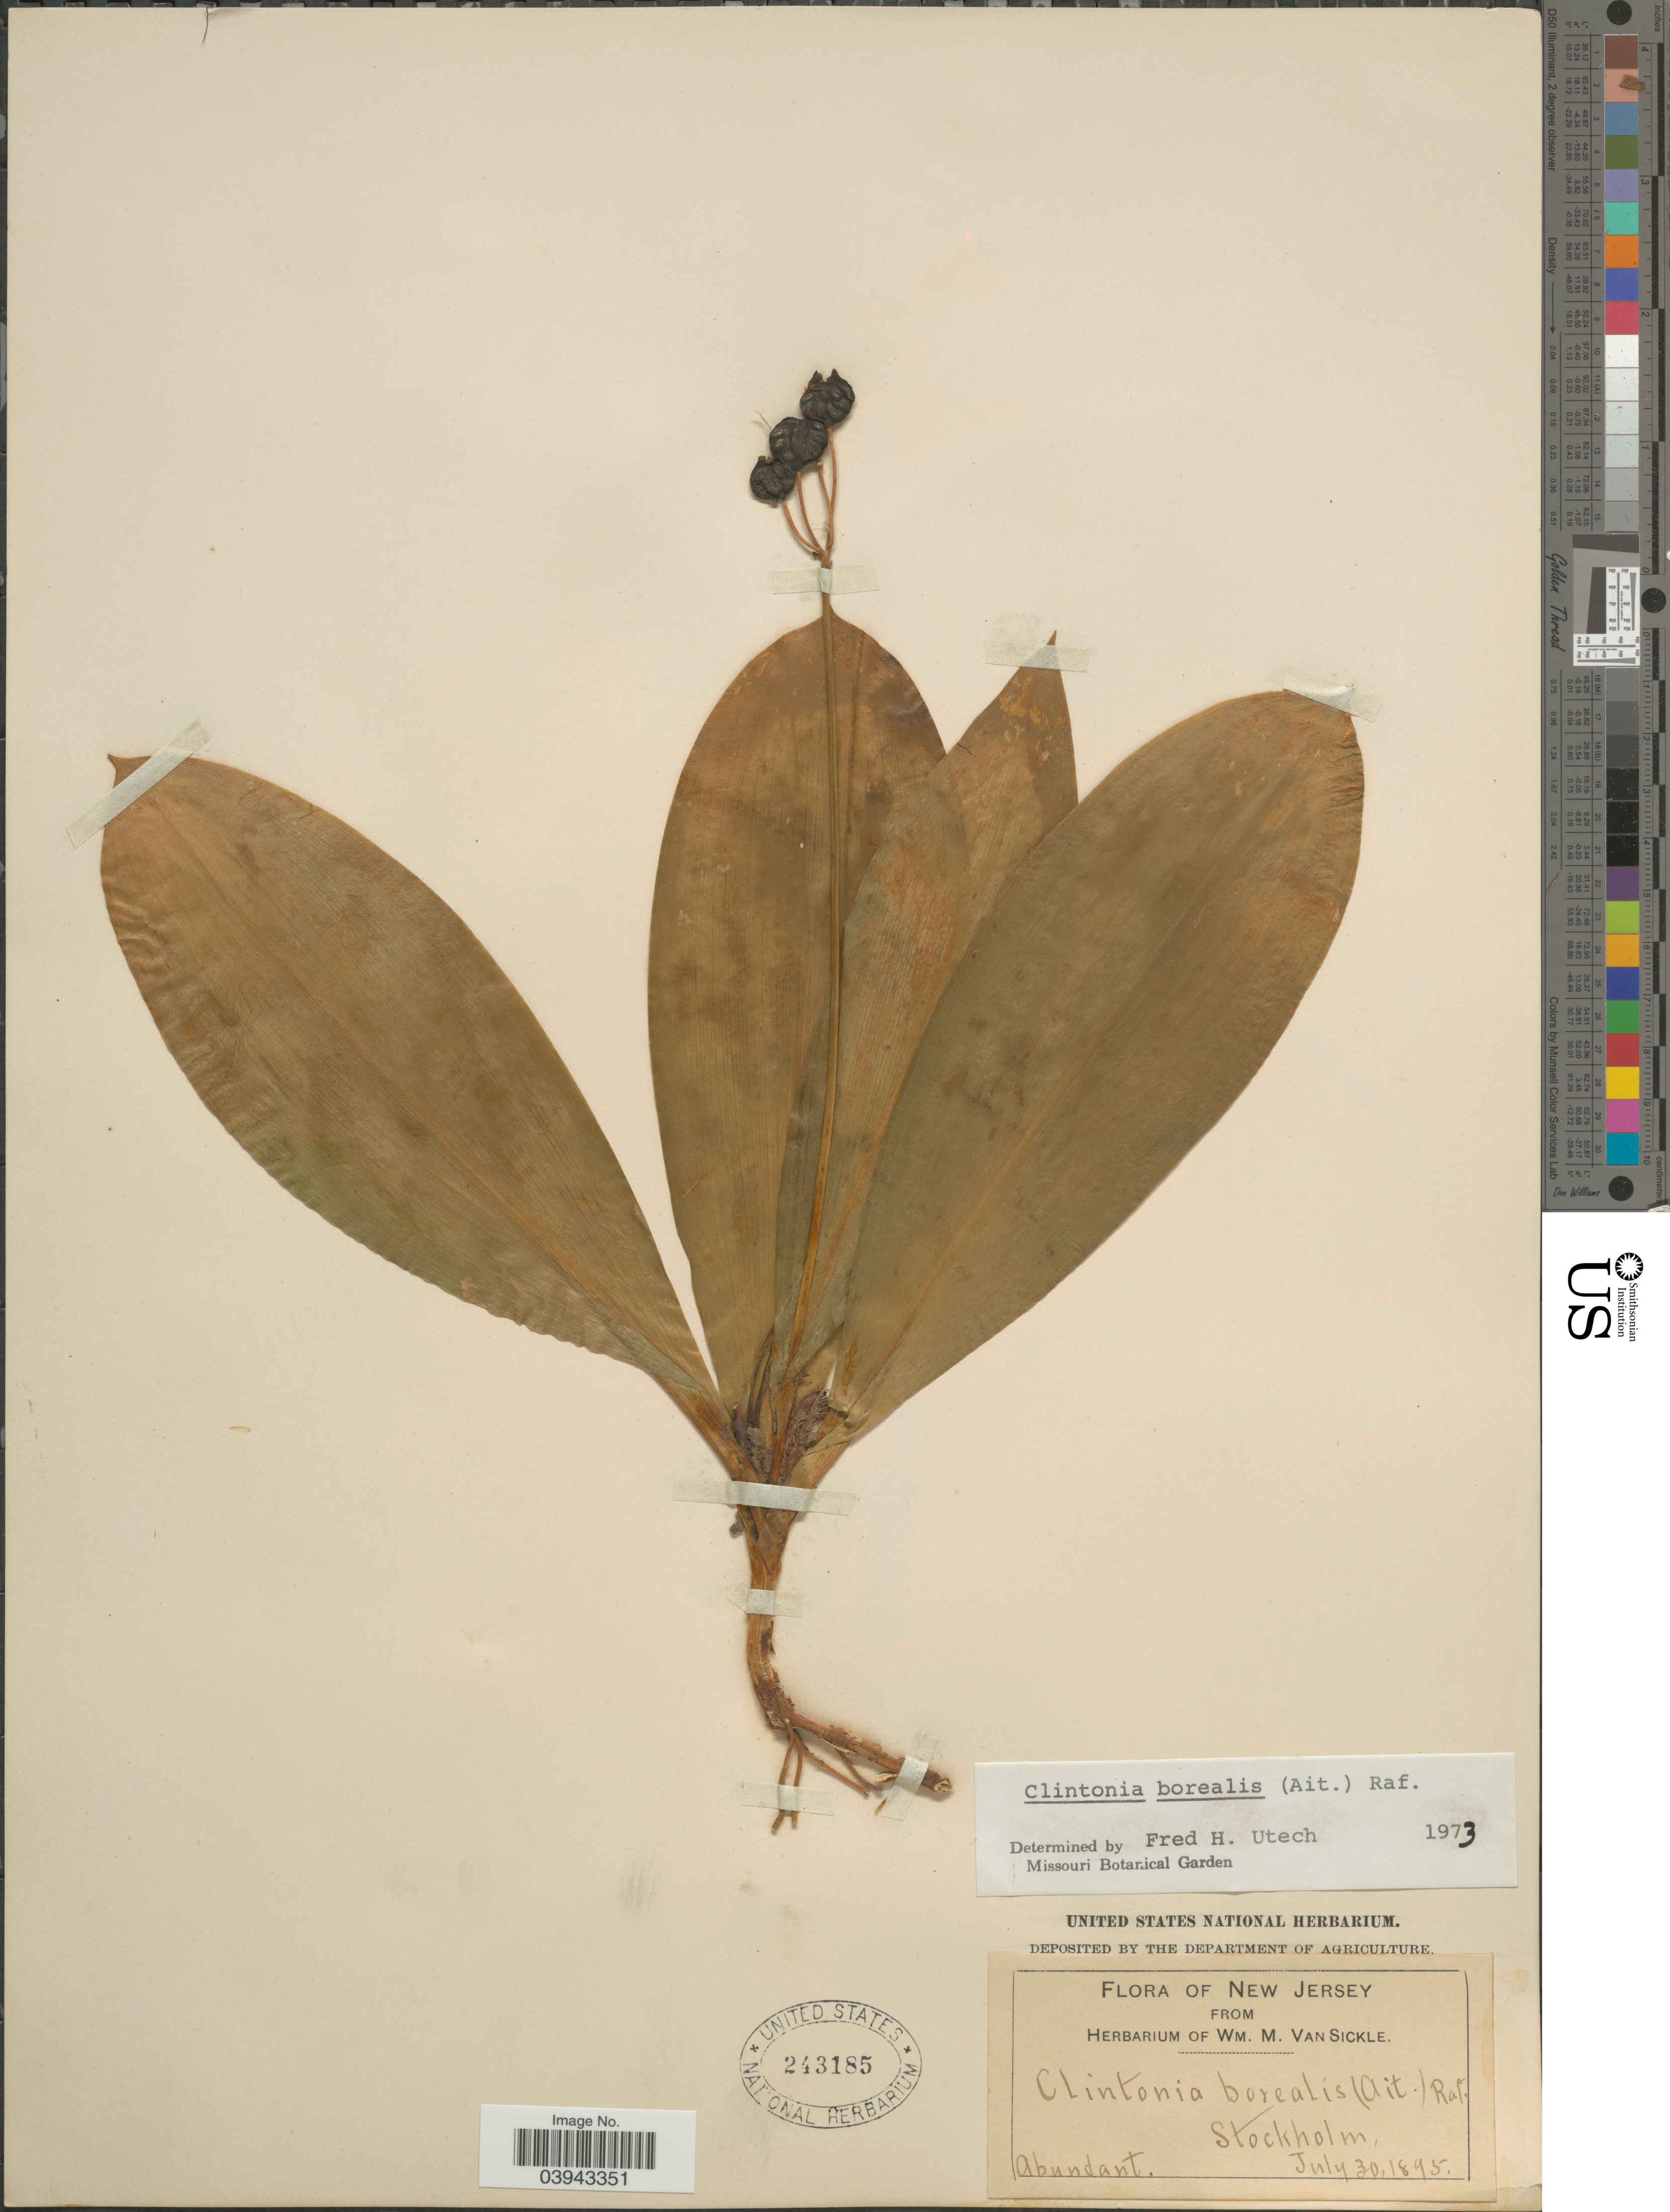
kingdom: Plantae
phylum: Tracheophyta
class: Liliopsida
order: Liliales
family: Liliaceae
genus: Clintonia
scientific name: Clintonia borealis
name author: (Aiton) Raf.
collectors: ex herb. Wm. M. Van Sickle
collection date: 1895-07-30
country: United States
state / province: New Jersey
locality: Stockholm.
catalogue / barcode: US 243185